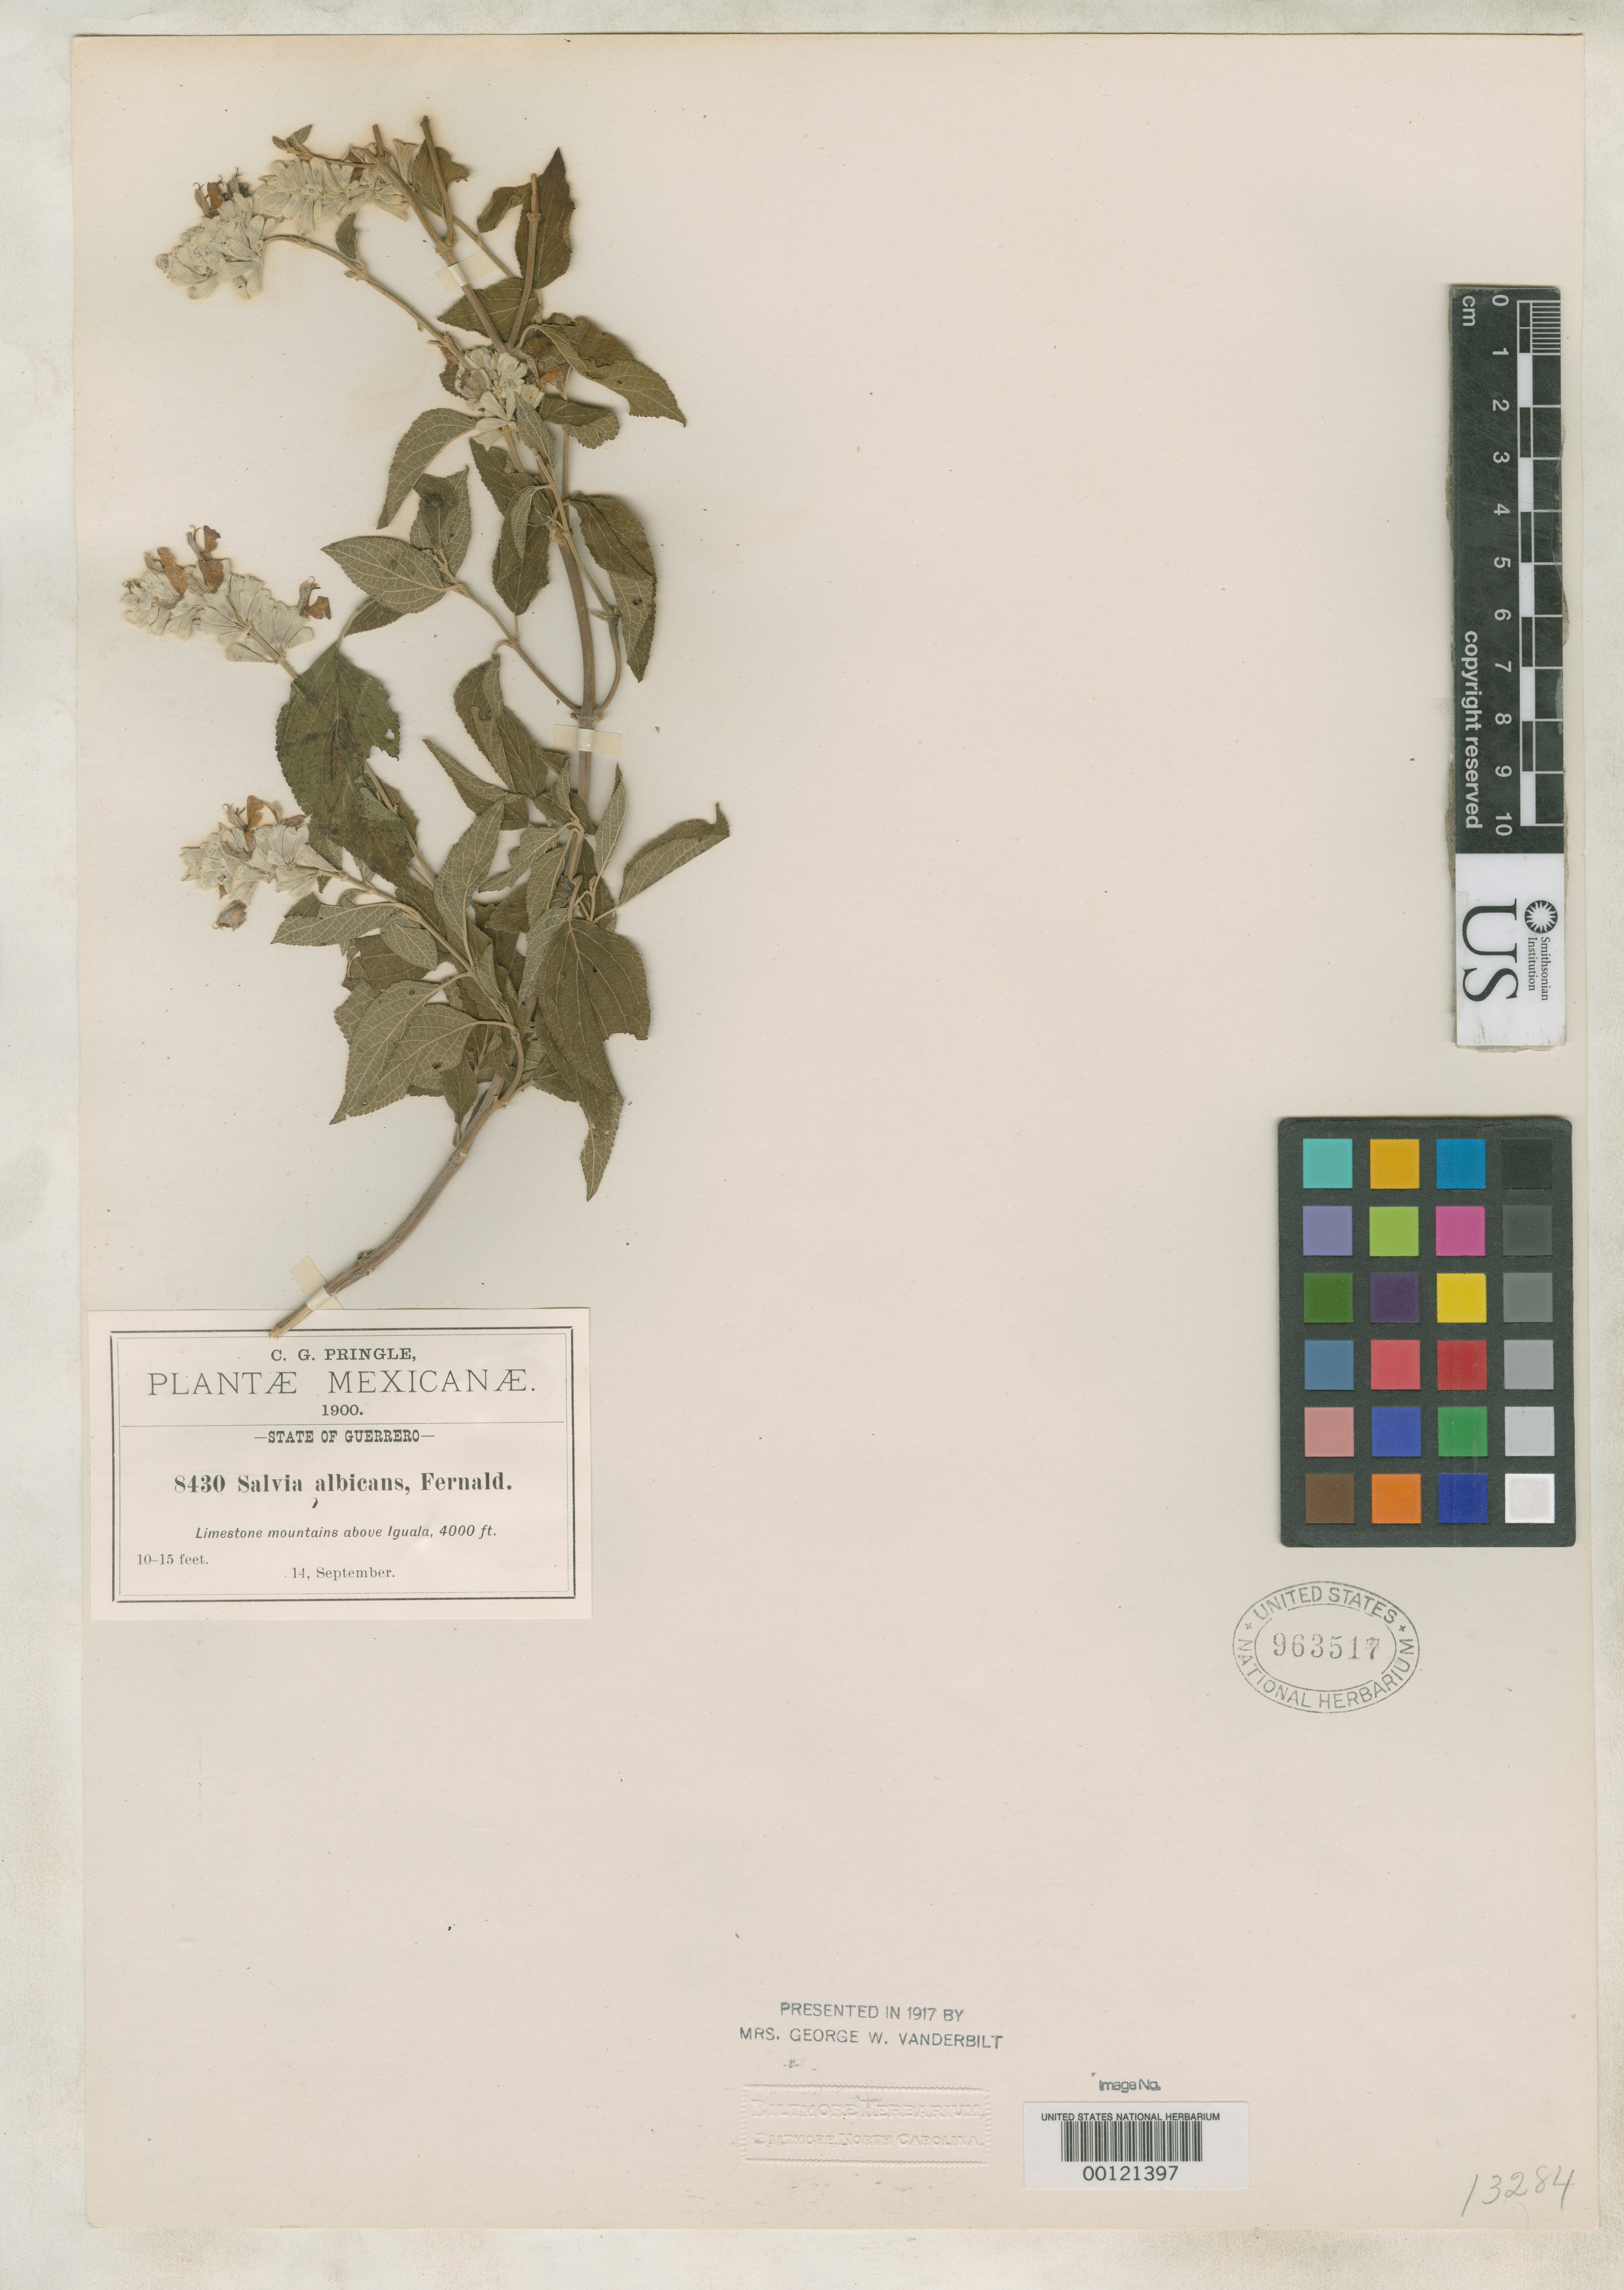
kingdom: Plantae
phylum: Tracheophyta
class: Magnoliopsida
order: Lamiales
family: Lamiaceae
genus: Salvia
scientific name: Salvia albicans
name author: Fernald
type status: Isotype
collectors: C. G. Pringle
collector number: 8430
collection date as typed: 14 Sep 1900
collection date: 1900-09-14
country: Mexico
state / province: Guerrero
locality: Above Iguala.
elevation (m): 1219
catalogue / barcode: US 963517